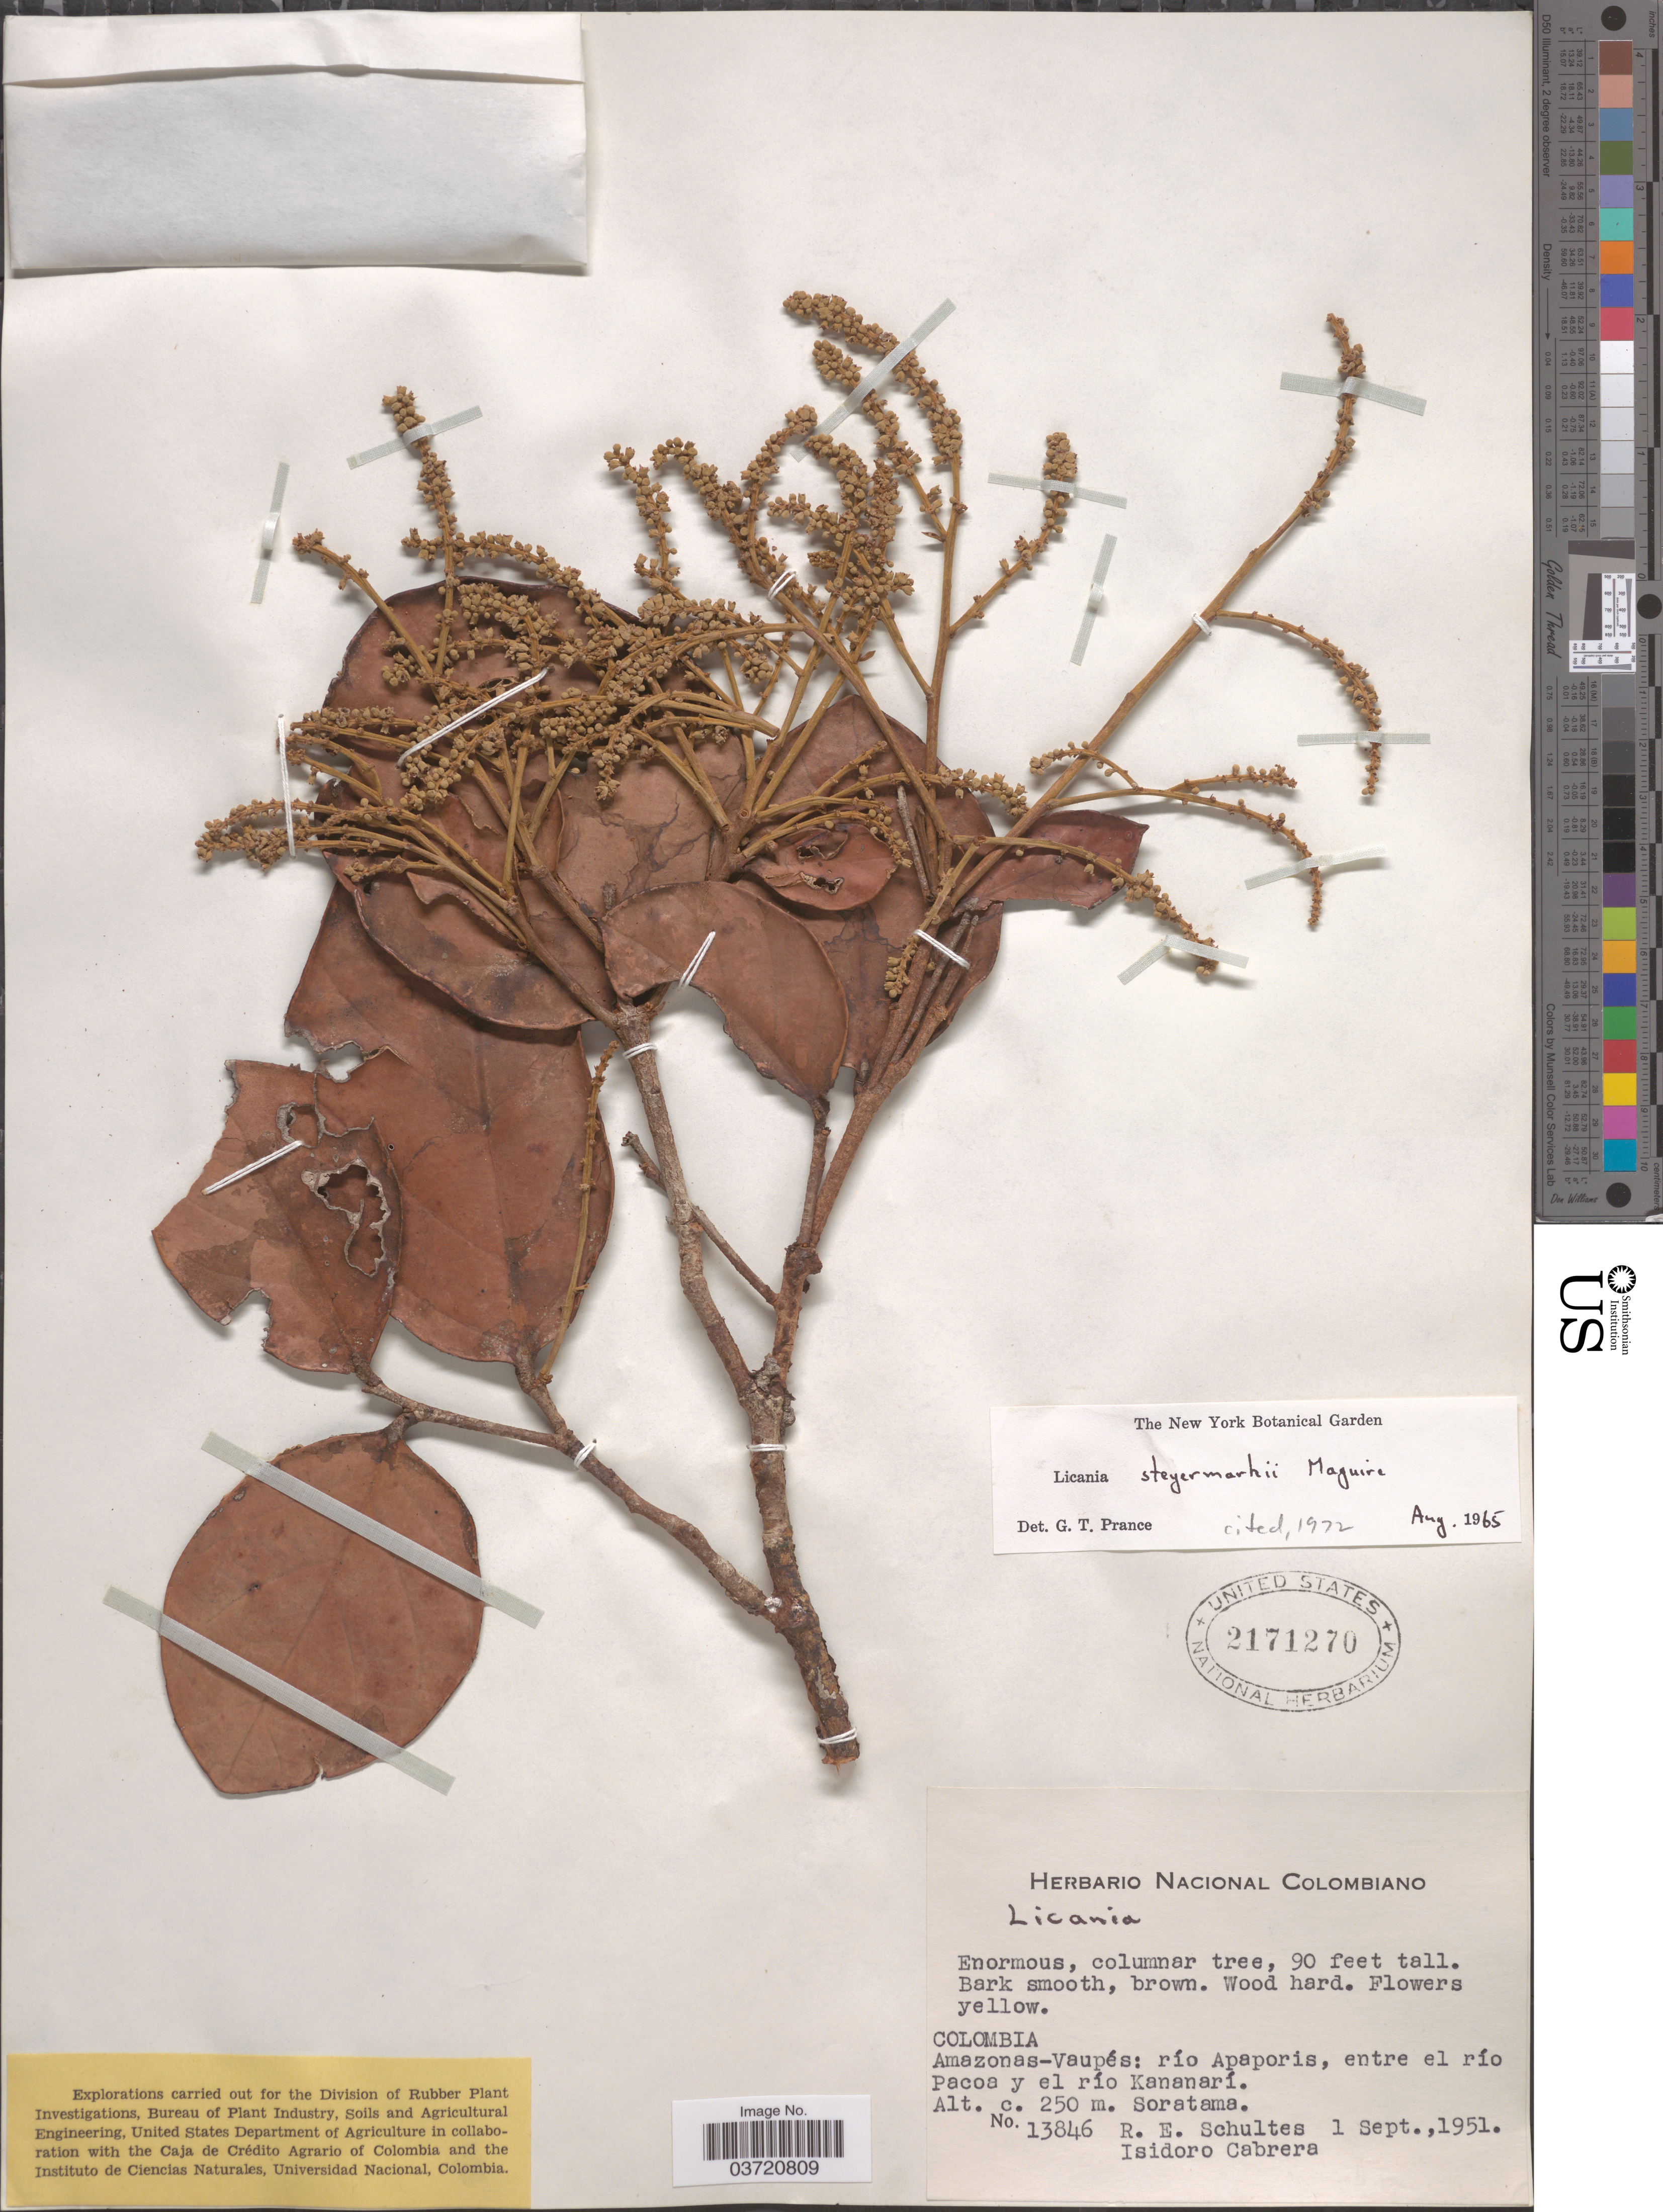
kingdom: Plantae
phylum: Tracheophyta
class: Magnoliopsida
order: Malpighiales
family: Chrysobalanaceae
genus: Licania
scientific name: Licania steyermarkii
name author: Maguire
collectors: R. E. Schultes & I. Cabrera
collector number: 13846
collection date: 1951-09-01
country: Colombia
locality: Amazonas-Caupés: río Apaporis, entre el río Pacoa y el río Kananarí. Soratama.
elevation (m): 250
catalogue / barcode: US 2171270